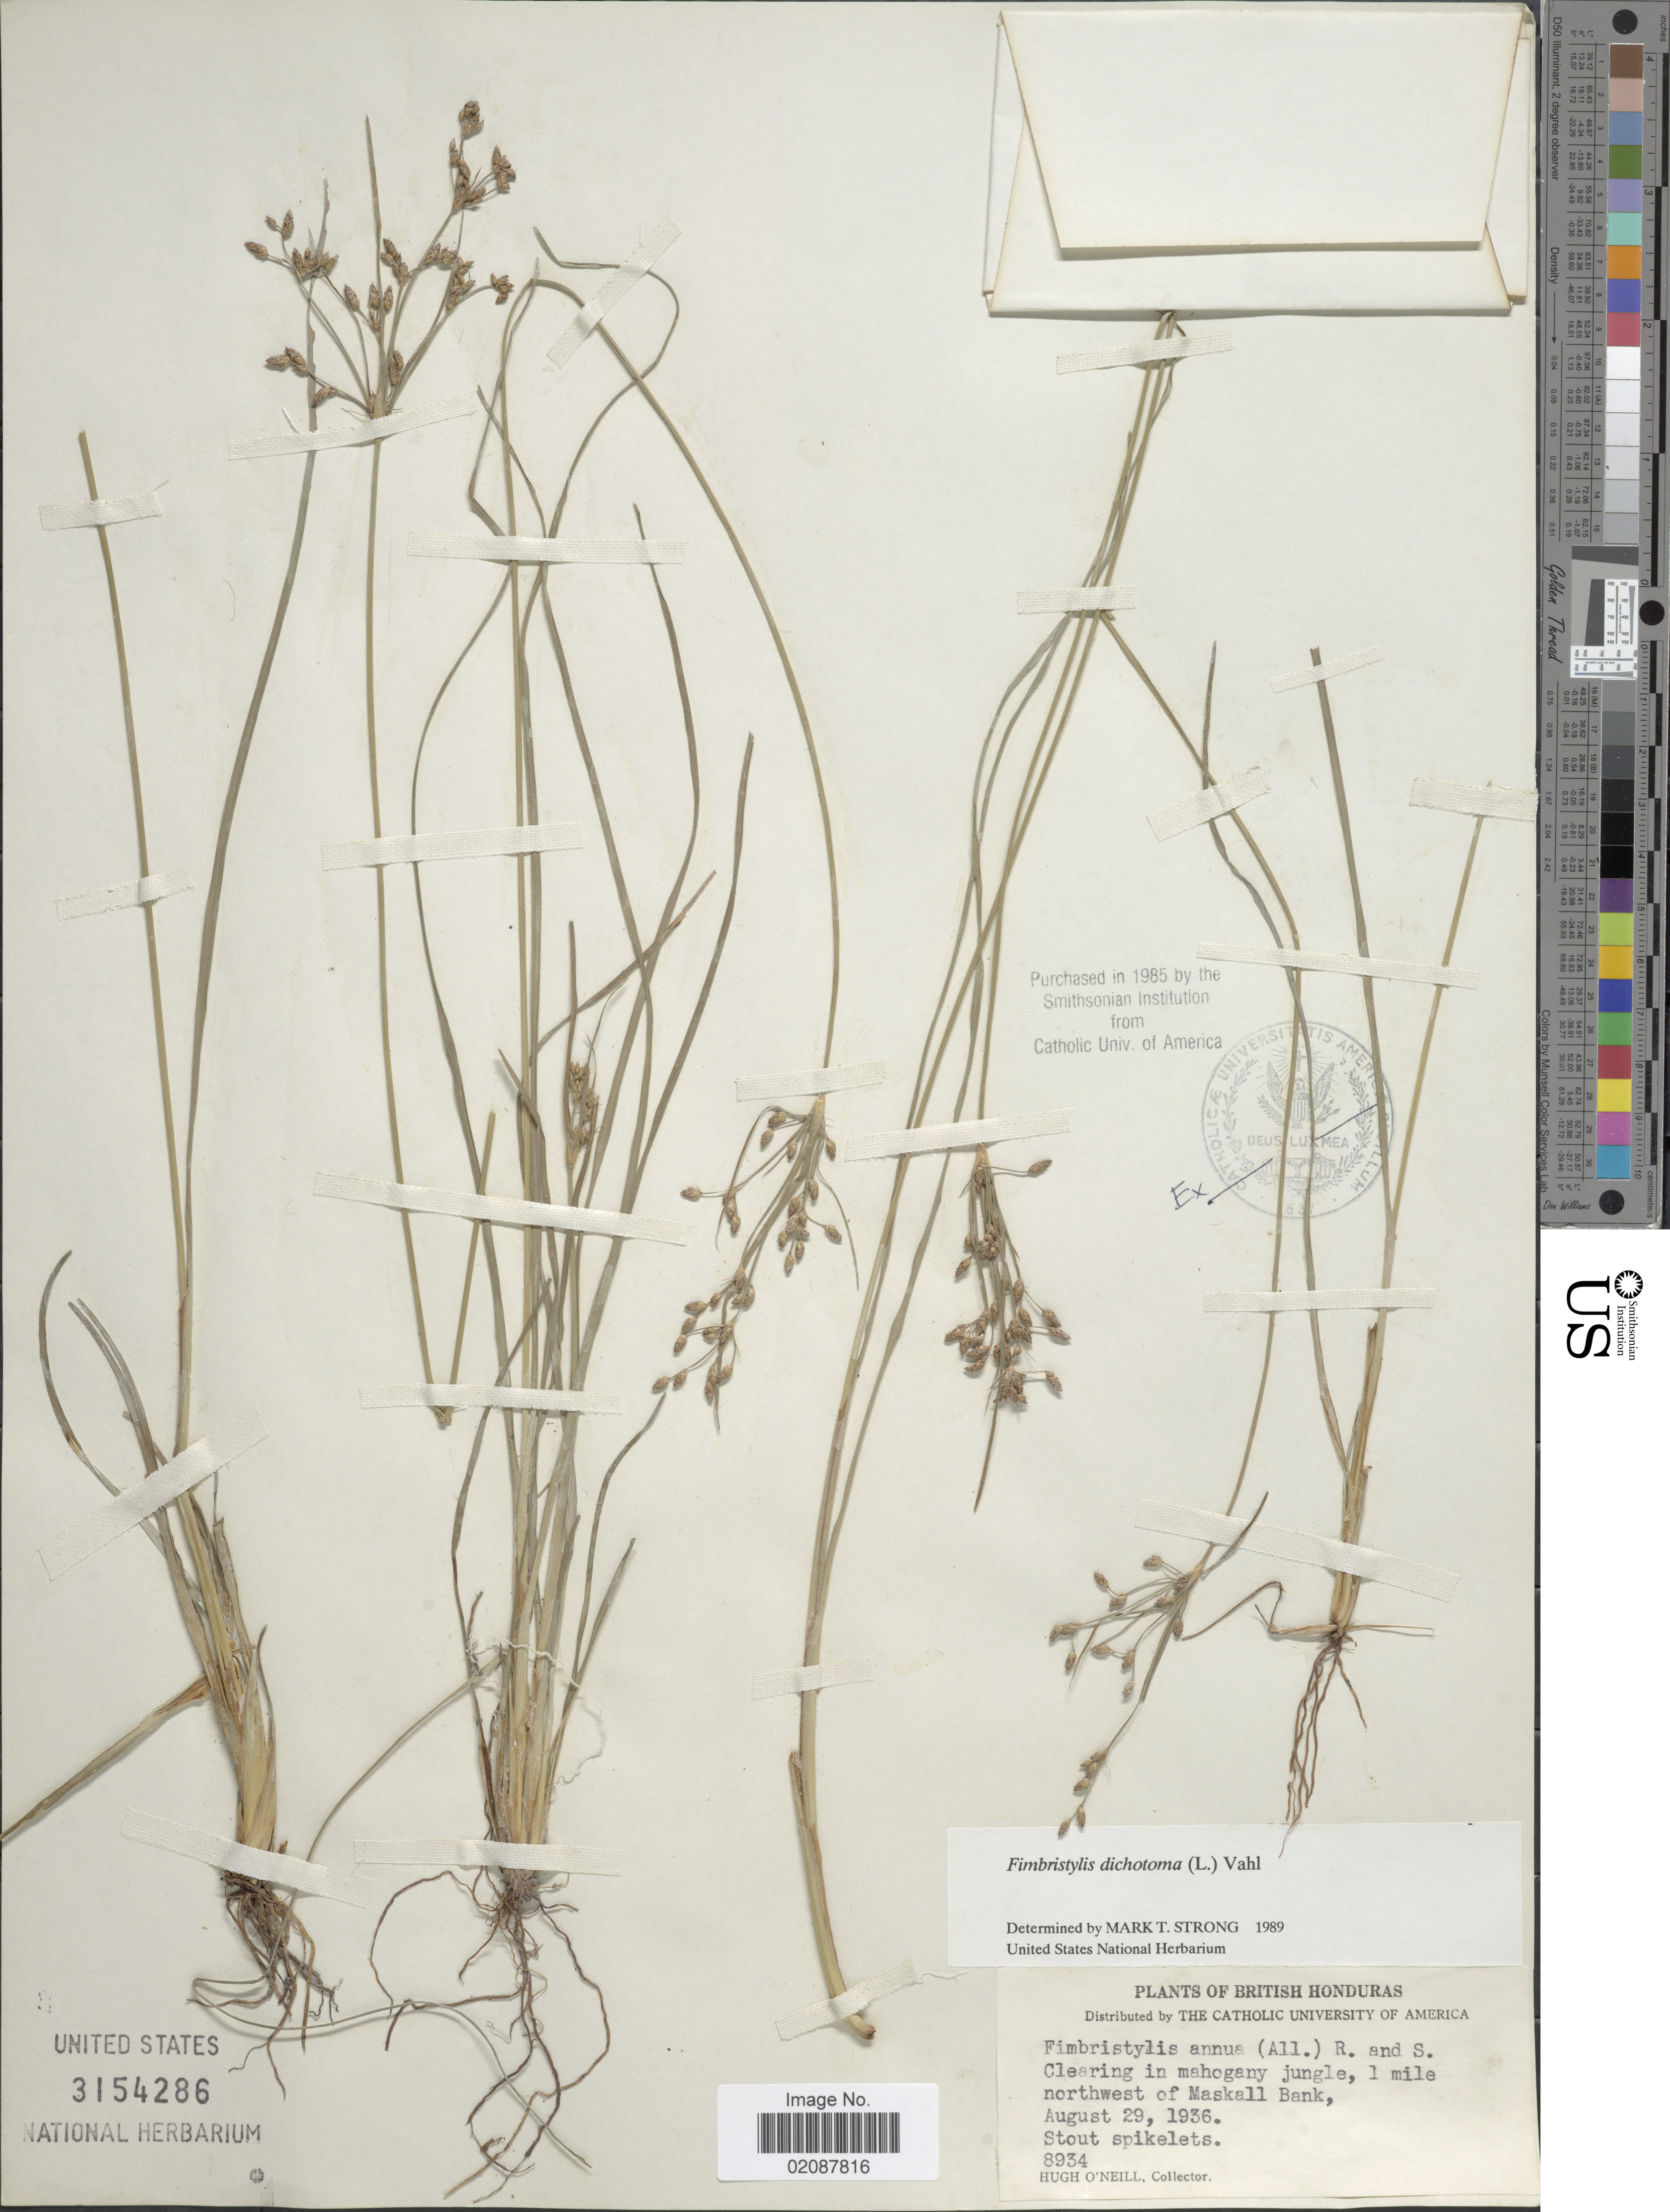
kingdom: Plantae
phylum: Tracheophyta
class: Liliopsida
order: Poales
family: Cyperaceae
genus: Fimbristylis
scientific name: Fimbristylis dichotoma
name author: (L.) Vahl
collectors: H. O'Neill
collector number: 8934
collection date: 1936-08-29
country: Belize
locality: British Honduras. Clearing in mahogany jungle, 1 mile northwest of Maskall Bank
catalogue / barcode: US 3154286